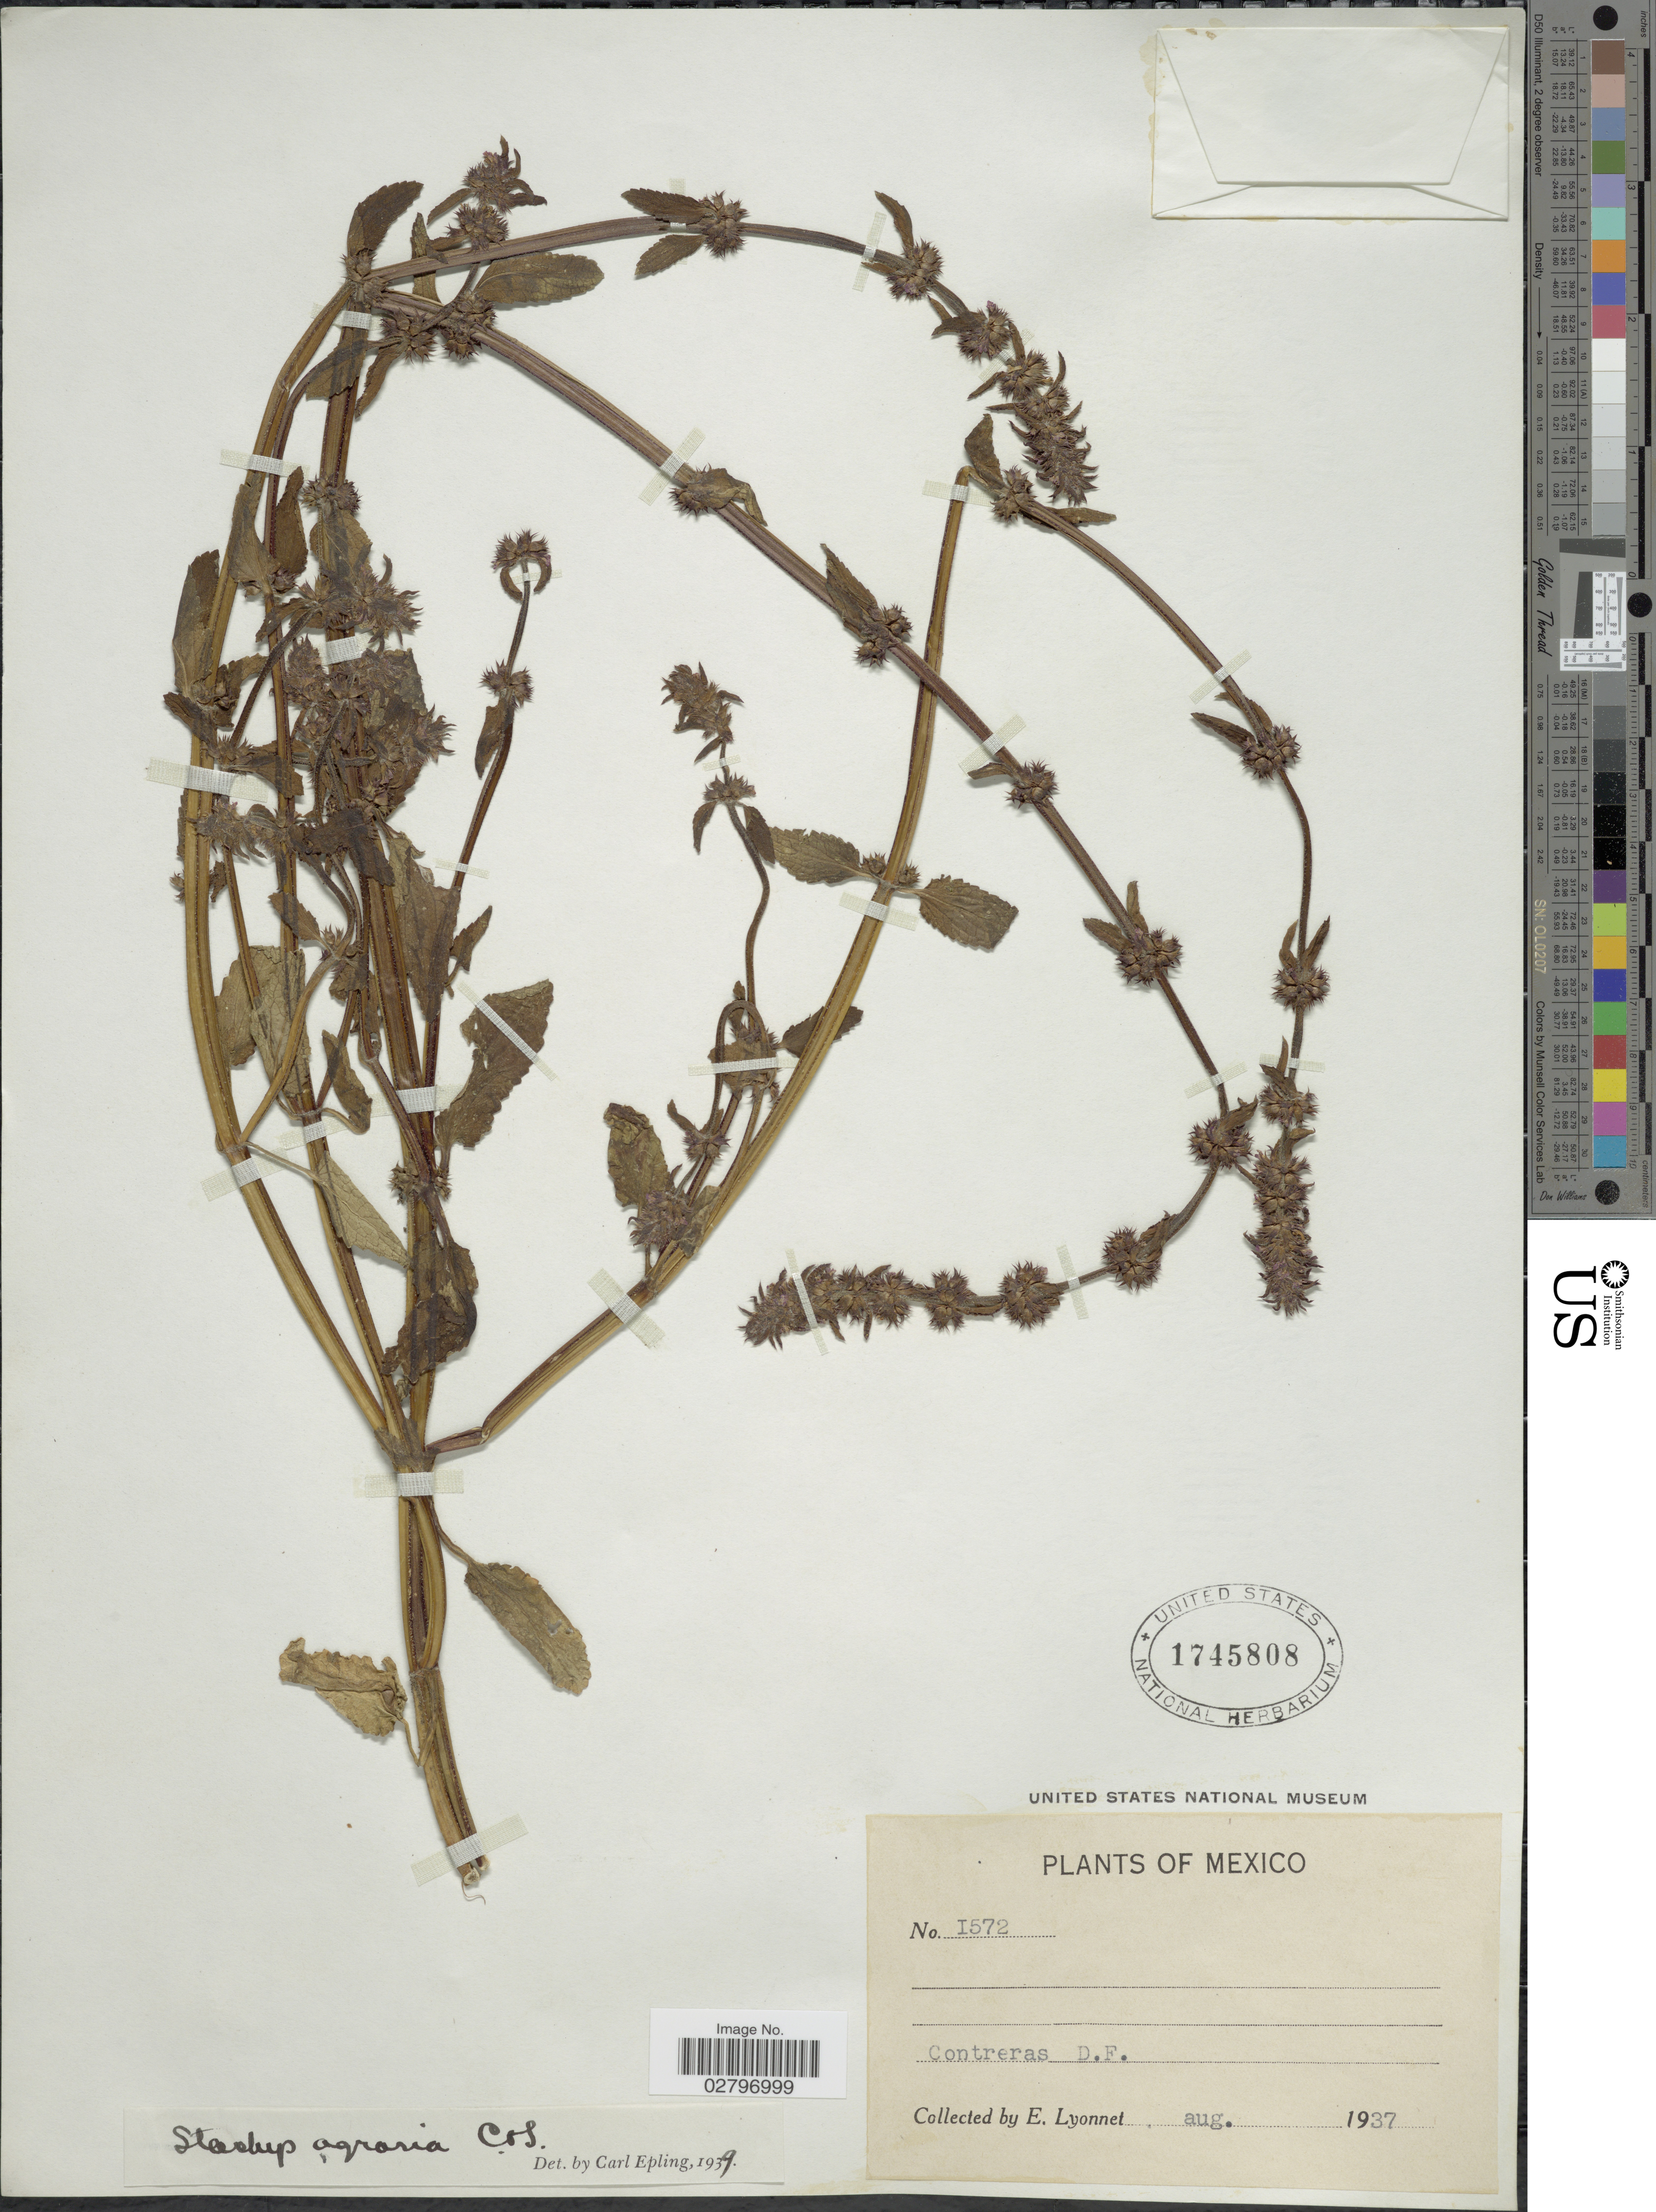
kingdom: Plantae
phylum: Tracheophyta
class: Magnoliopsida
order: Lamiales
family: Lamiaceae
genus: Stachys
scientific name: Stachys agraria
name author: Schltdl. & Cham.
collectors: E. Lyonnet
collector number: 1572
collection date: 1937-08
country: Mexico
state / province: Distrito Federal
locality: Contreras, D.F.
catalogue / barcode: US 1745808